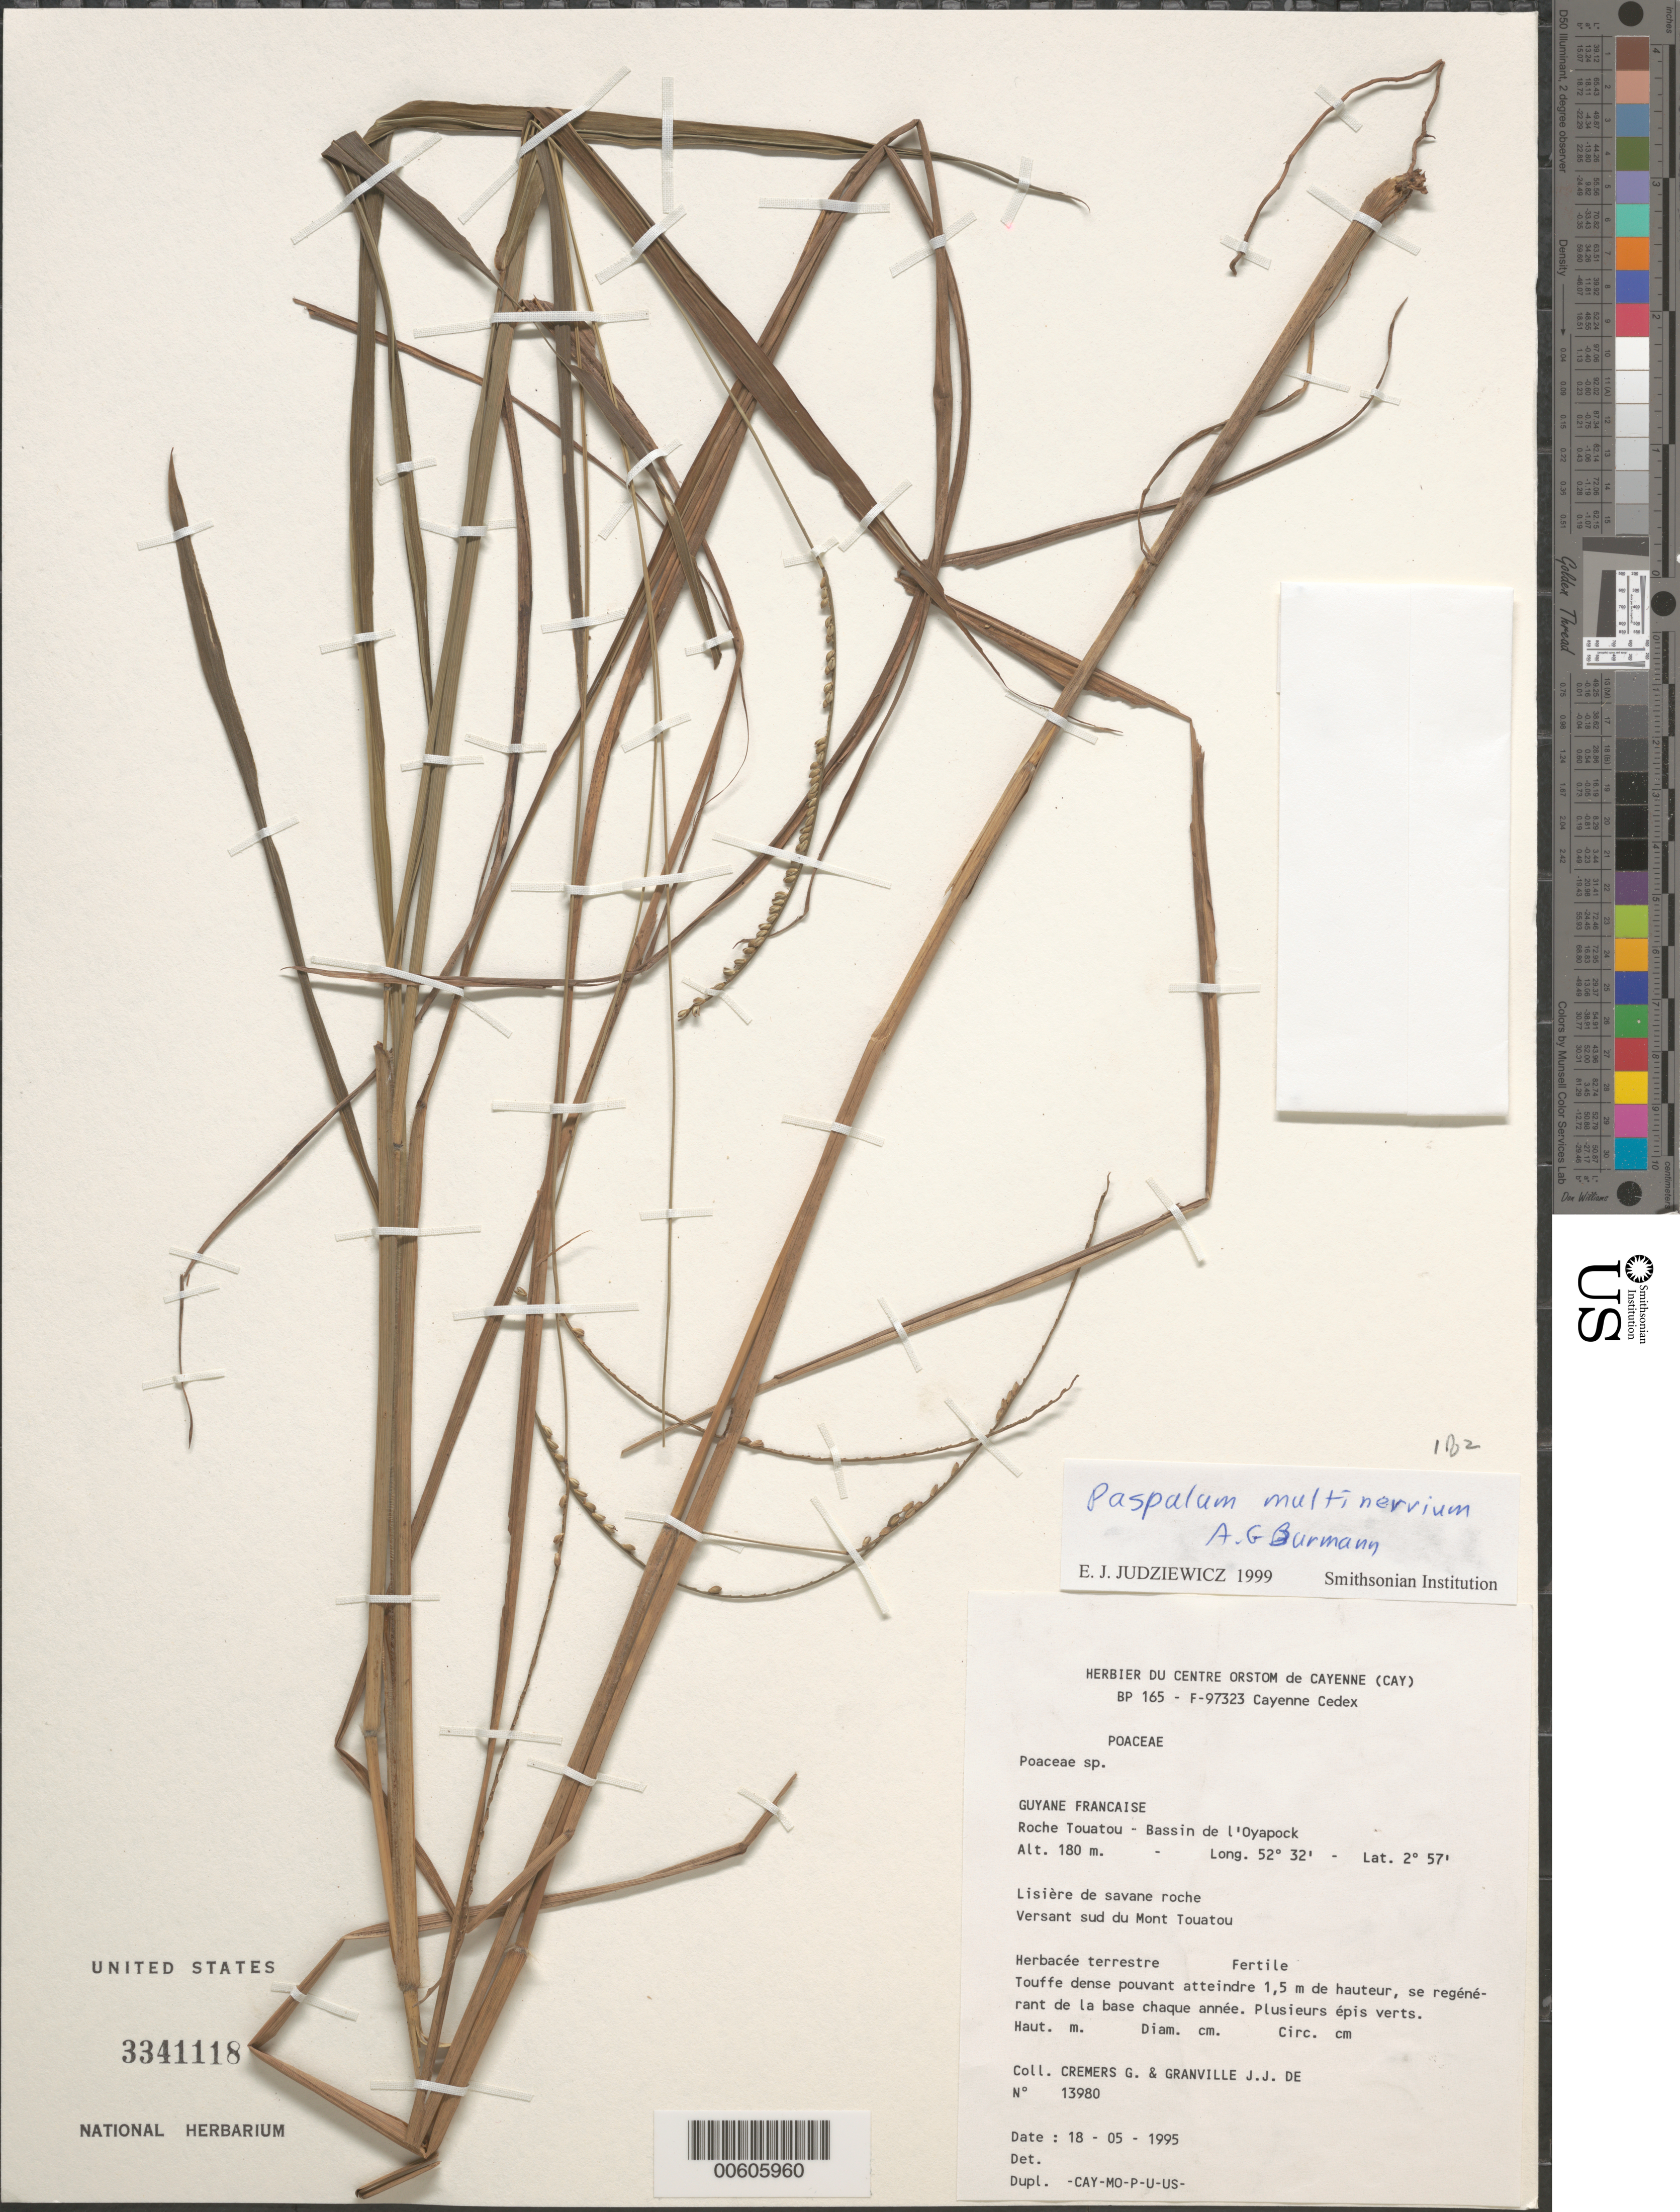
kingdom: Plantae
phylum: Tracheophyta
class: Liliopsida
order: Poales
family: Poaceae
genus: Paspalum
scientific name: Paspalum multinervium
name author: A.G. Burm.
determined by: Judziewicz, E. J.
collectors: G. Cremers & J.-J. de Granville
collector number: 13980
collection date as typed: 18-May-95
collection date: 1995-05-18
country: French Guiana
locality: Roche Touatou, Bassin de l'Oyapock, versant sud du Mont Touatou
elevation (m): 180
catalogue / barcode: US 3341118